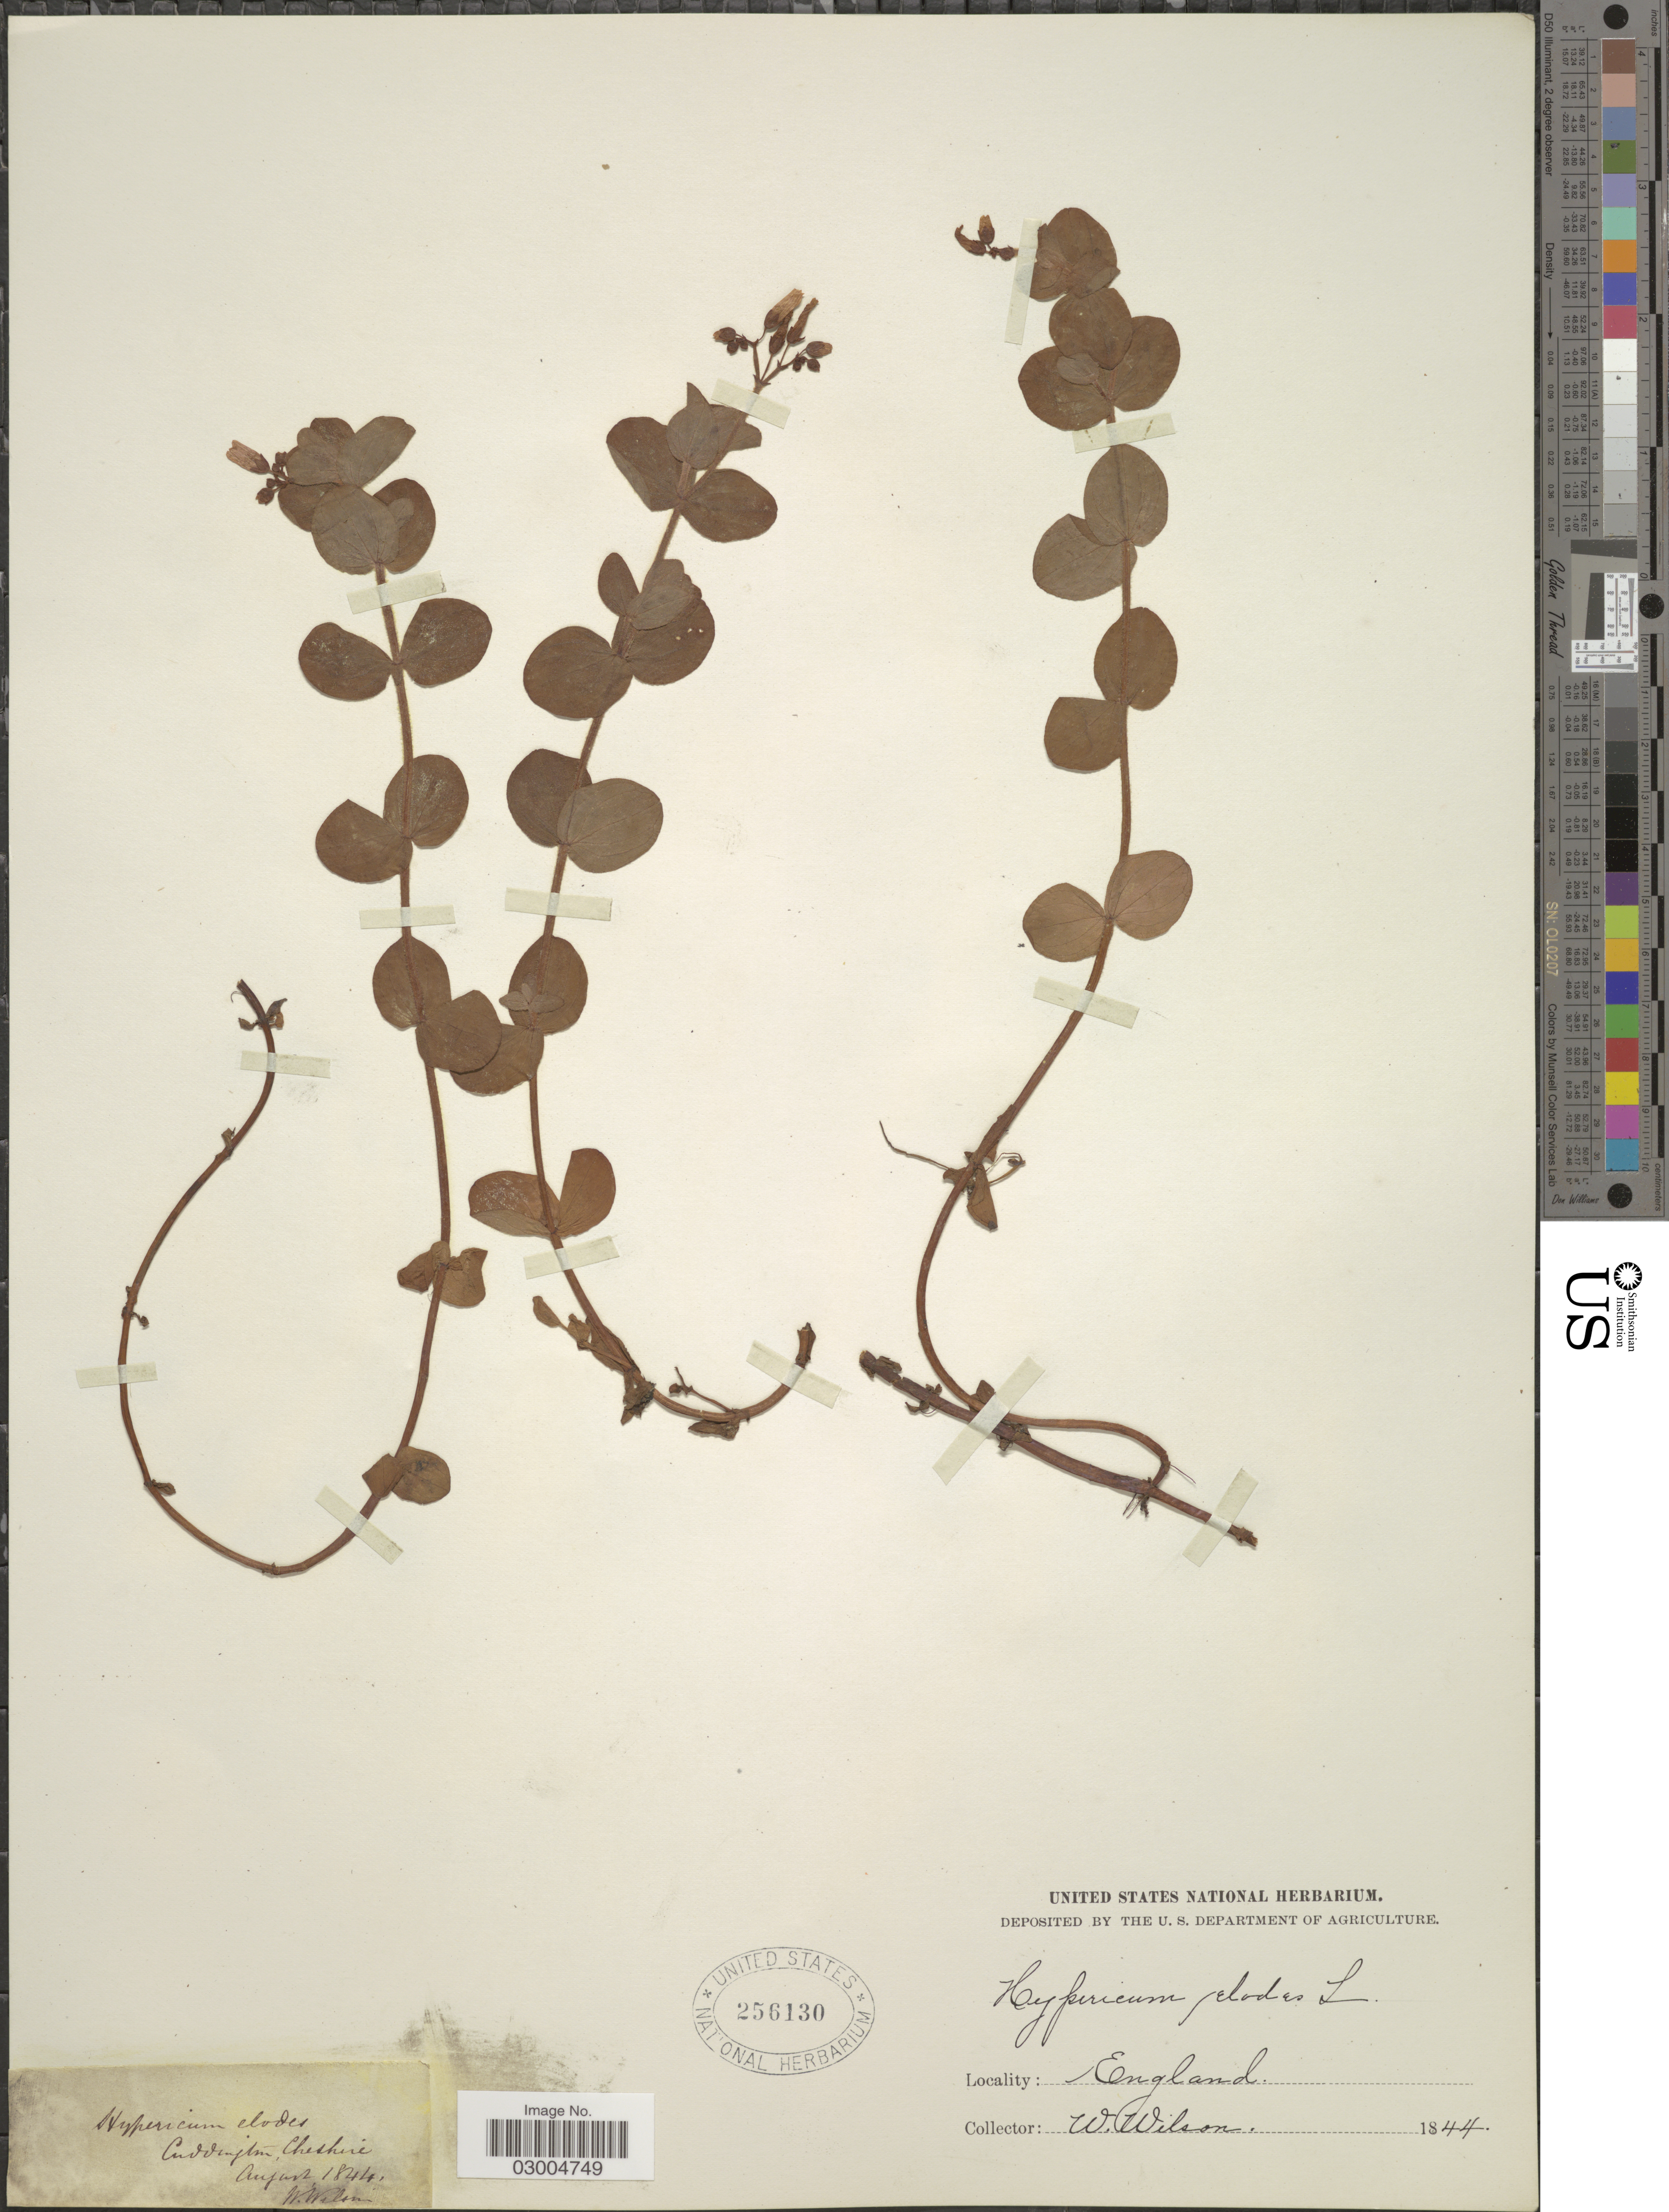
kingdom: Plantae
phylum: Tracheophyta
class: Magnoliopsida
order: Malpighiales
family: Hypericaceae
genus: Hypericum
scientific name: Hypericum elodes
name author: L.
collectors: W. Wilson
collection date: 1884-08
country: United Kingdom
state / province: England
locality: Cuddington, Cheshire.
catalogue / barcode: US 256130